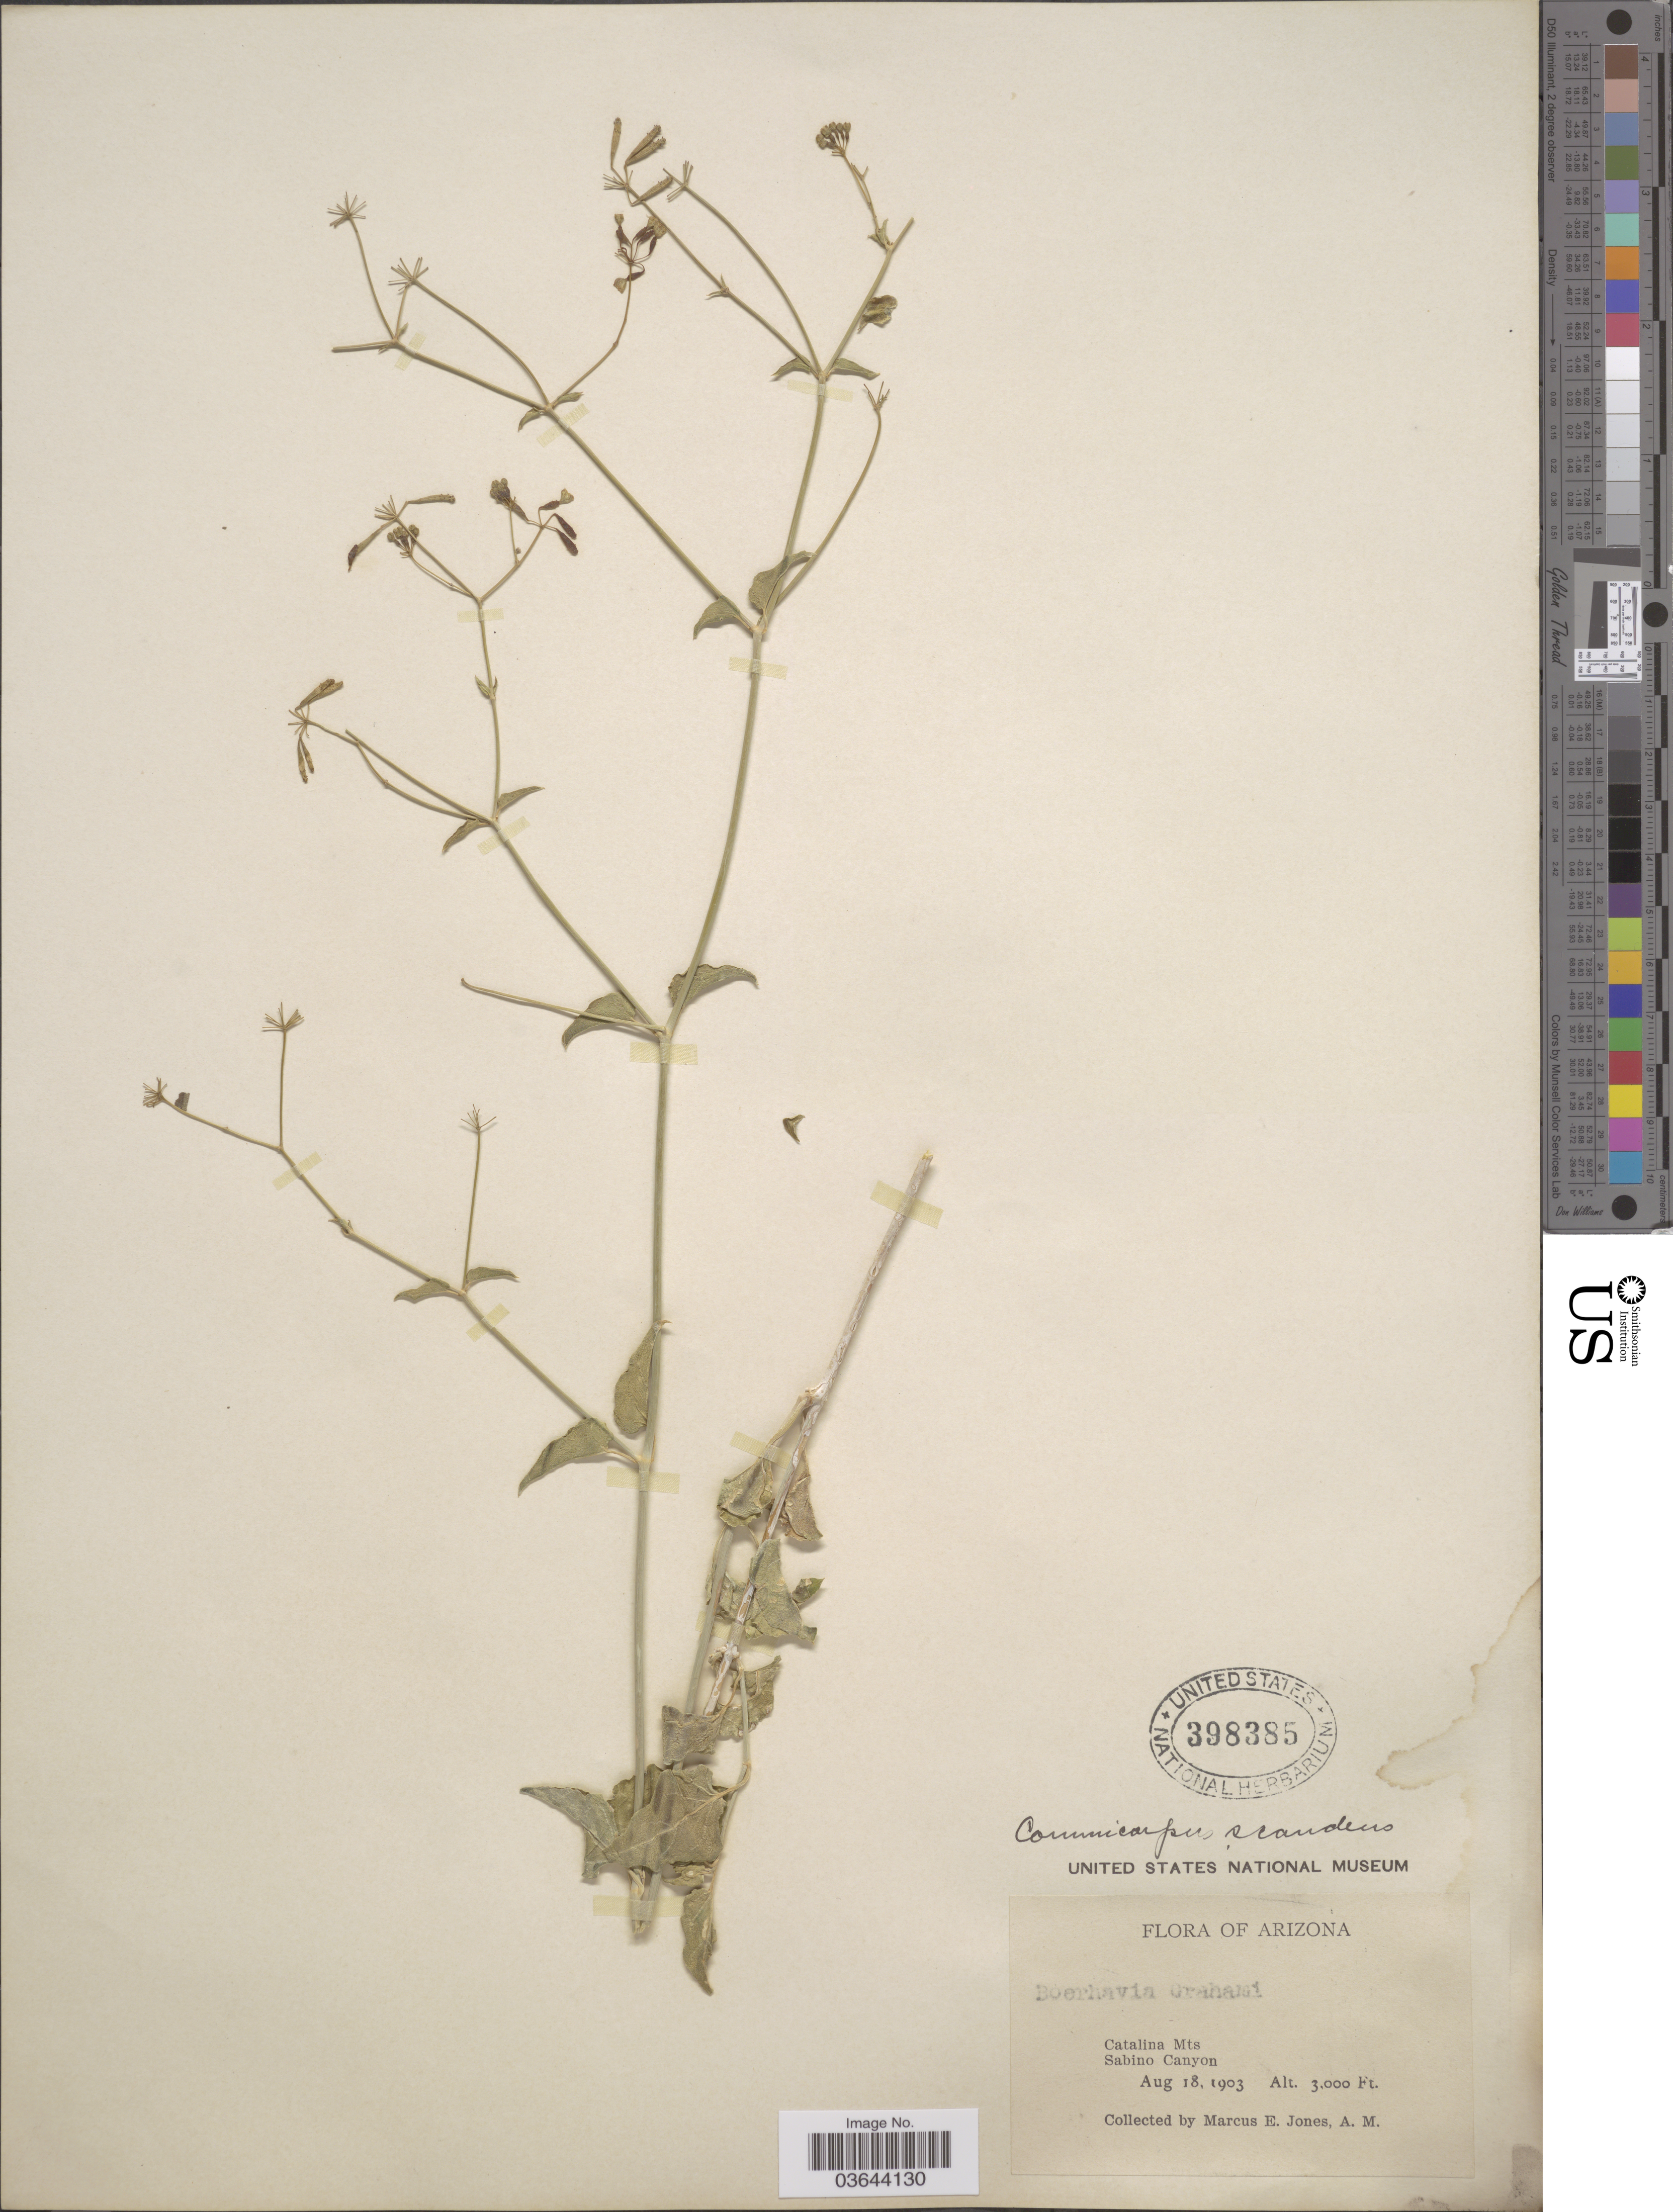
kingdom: Plantae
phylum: Tracheophyta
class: Magnoliopsida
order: Caryophyllales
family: Nyctaginaceae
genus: Commicarpus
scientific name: Commicarpus scandens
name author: (L.) Standl.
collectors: M. E. Jones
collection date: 1903-08-18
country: United States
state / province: Arizona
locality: Catalina Mts. Sabino Canyon.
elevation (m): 914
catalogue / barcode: US 398385